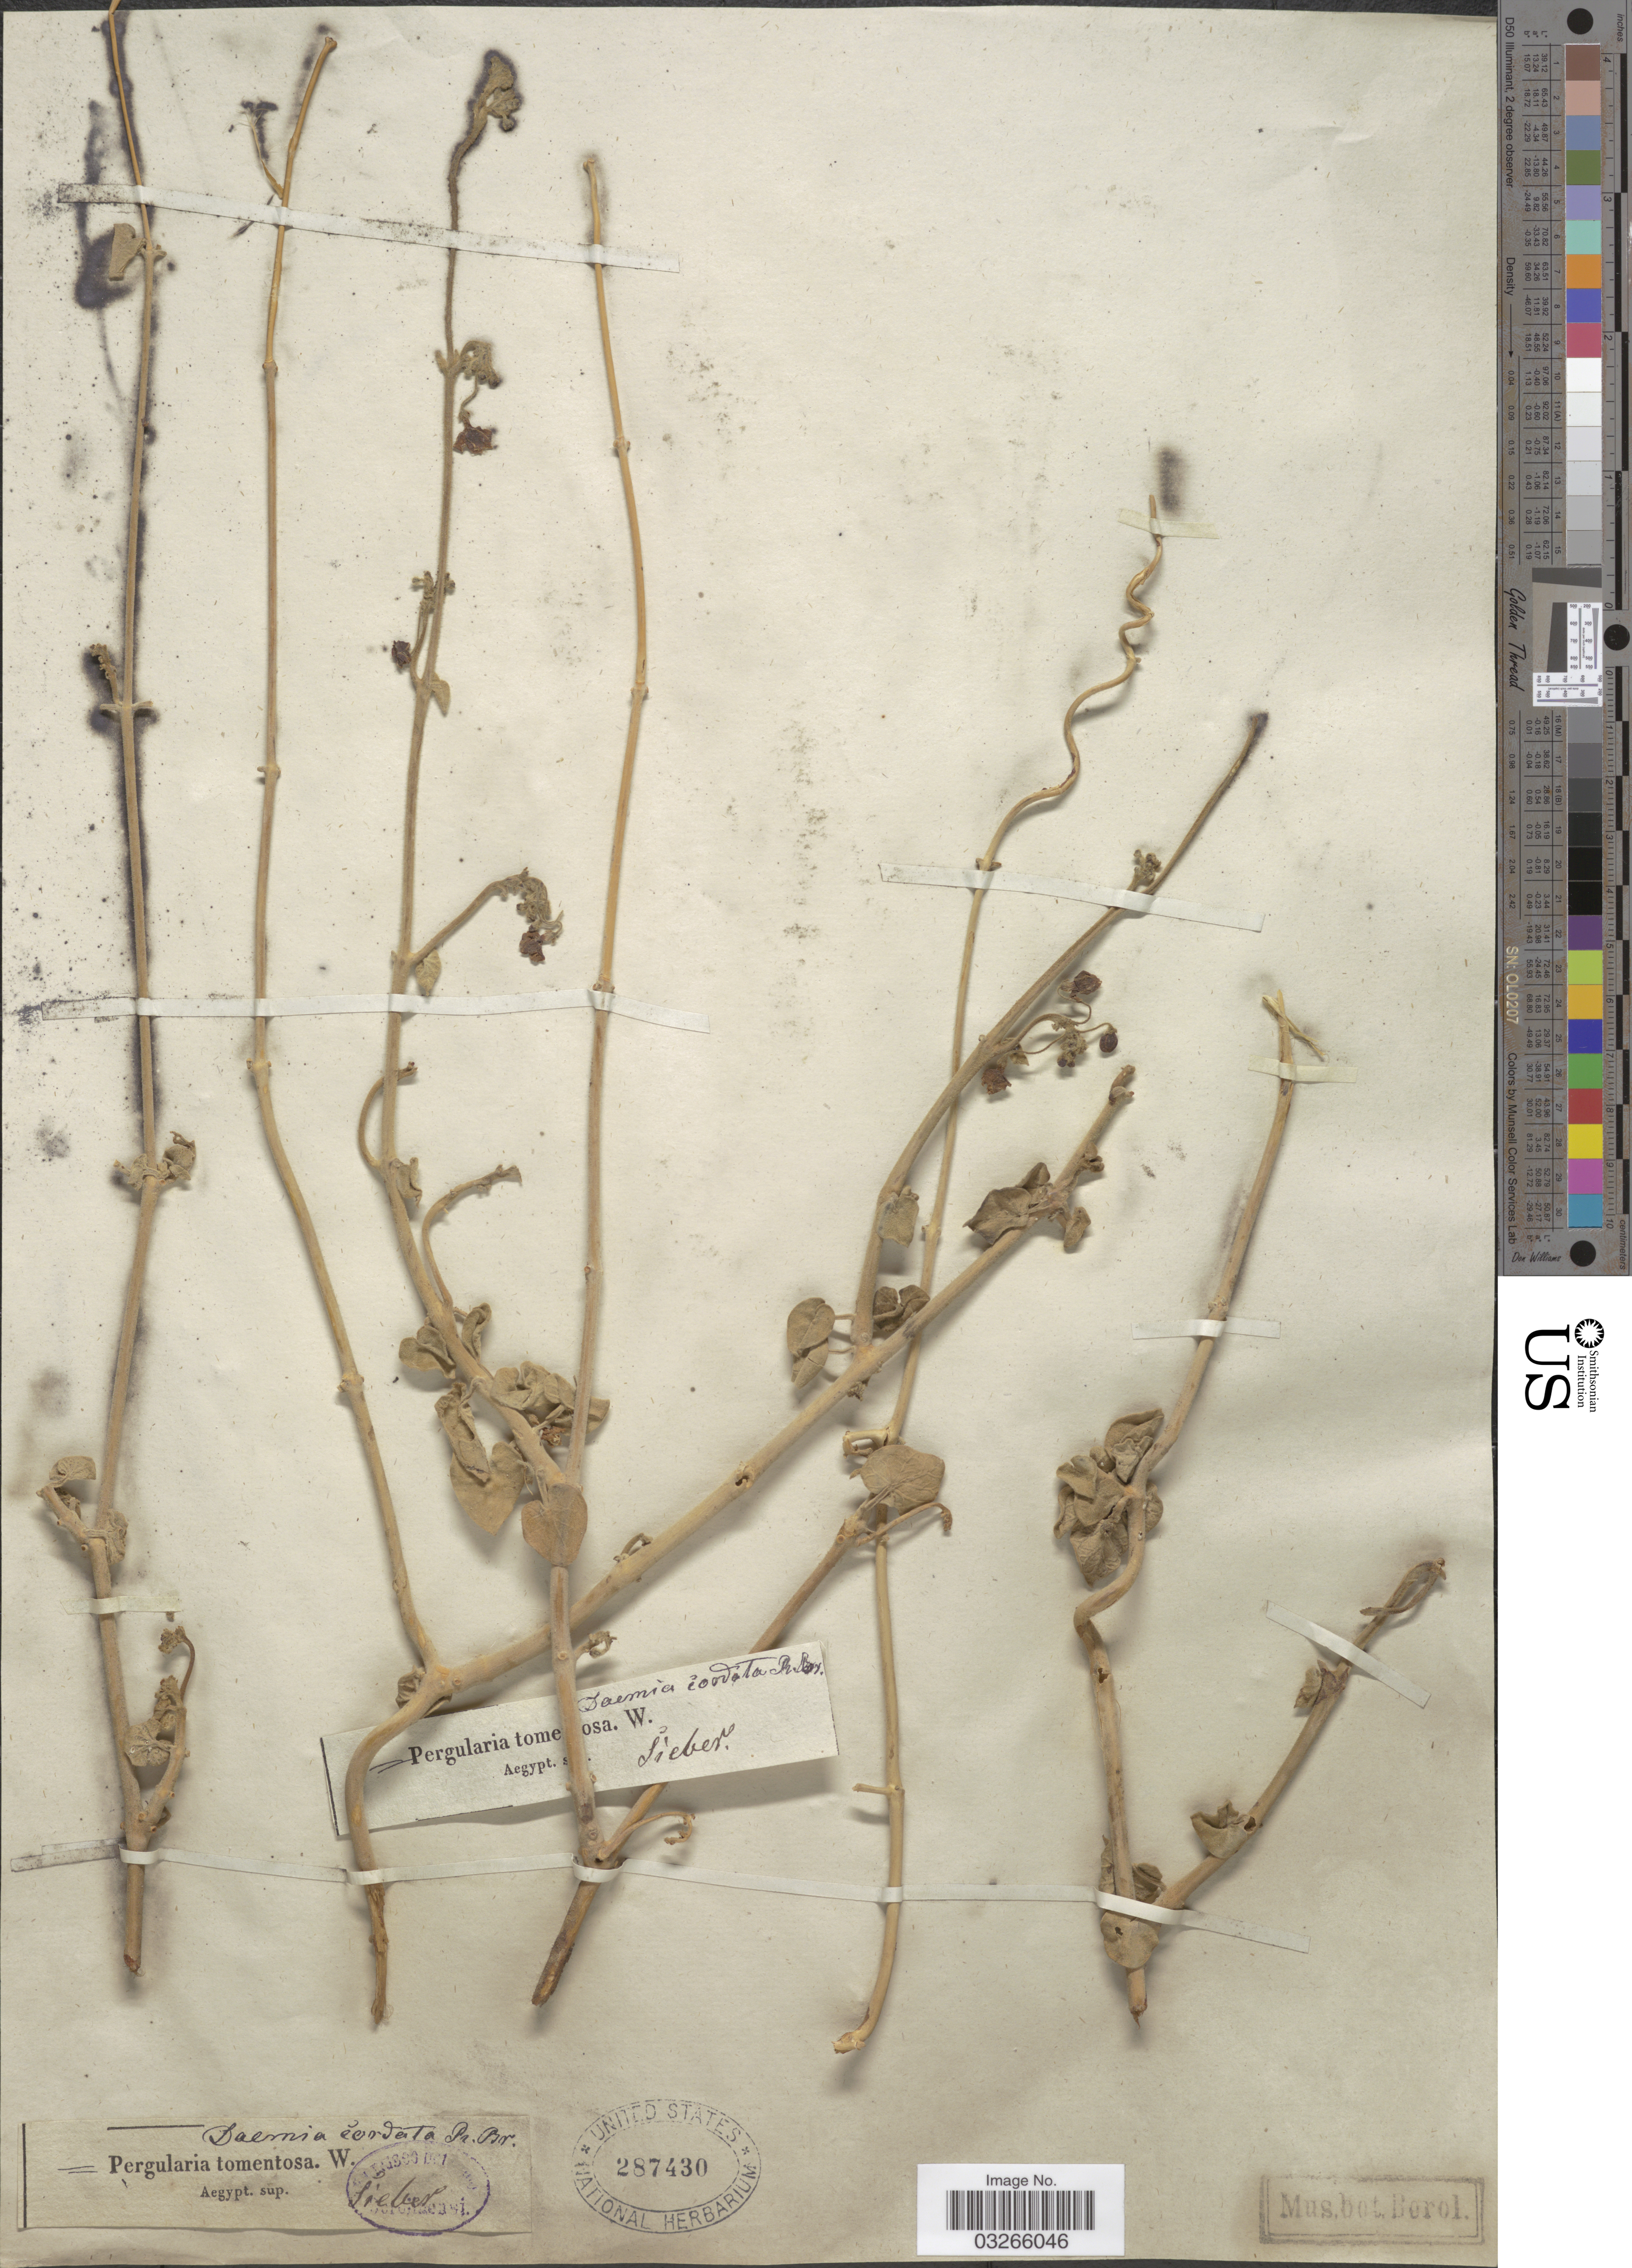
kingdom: Plantae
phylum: Tracheophyta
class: Magnoliopsida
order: Gentianales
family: Apocynaceae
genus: Doemia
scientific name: Doemia cordata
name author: (Forssk.) R. Br.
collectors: -- Sieber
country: Egypt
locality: Aegypt. sup.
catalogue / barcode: US 287430